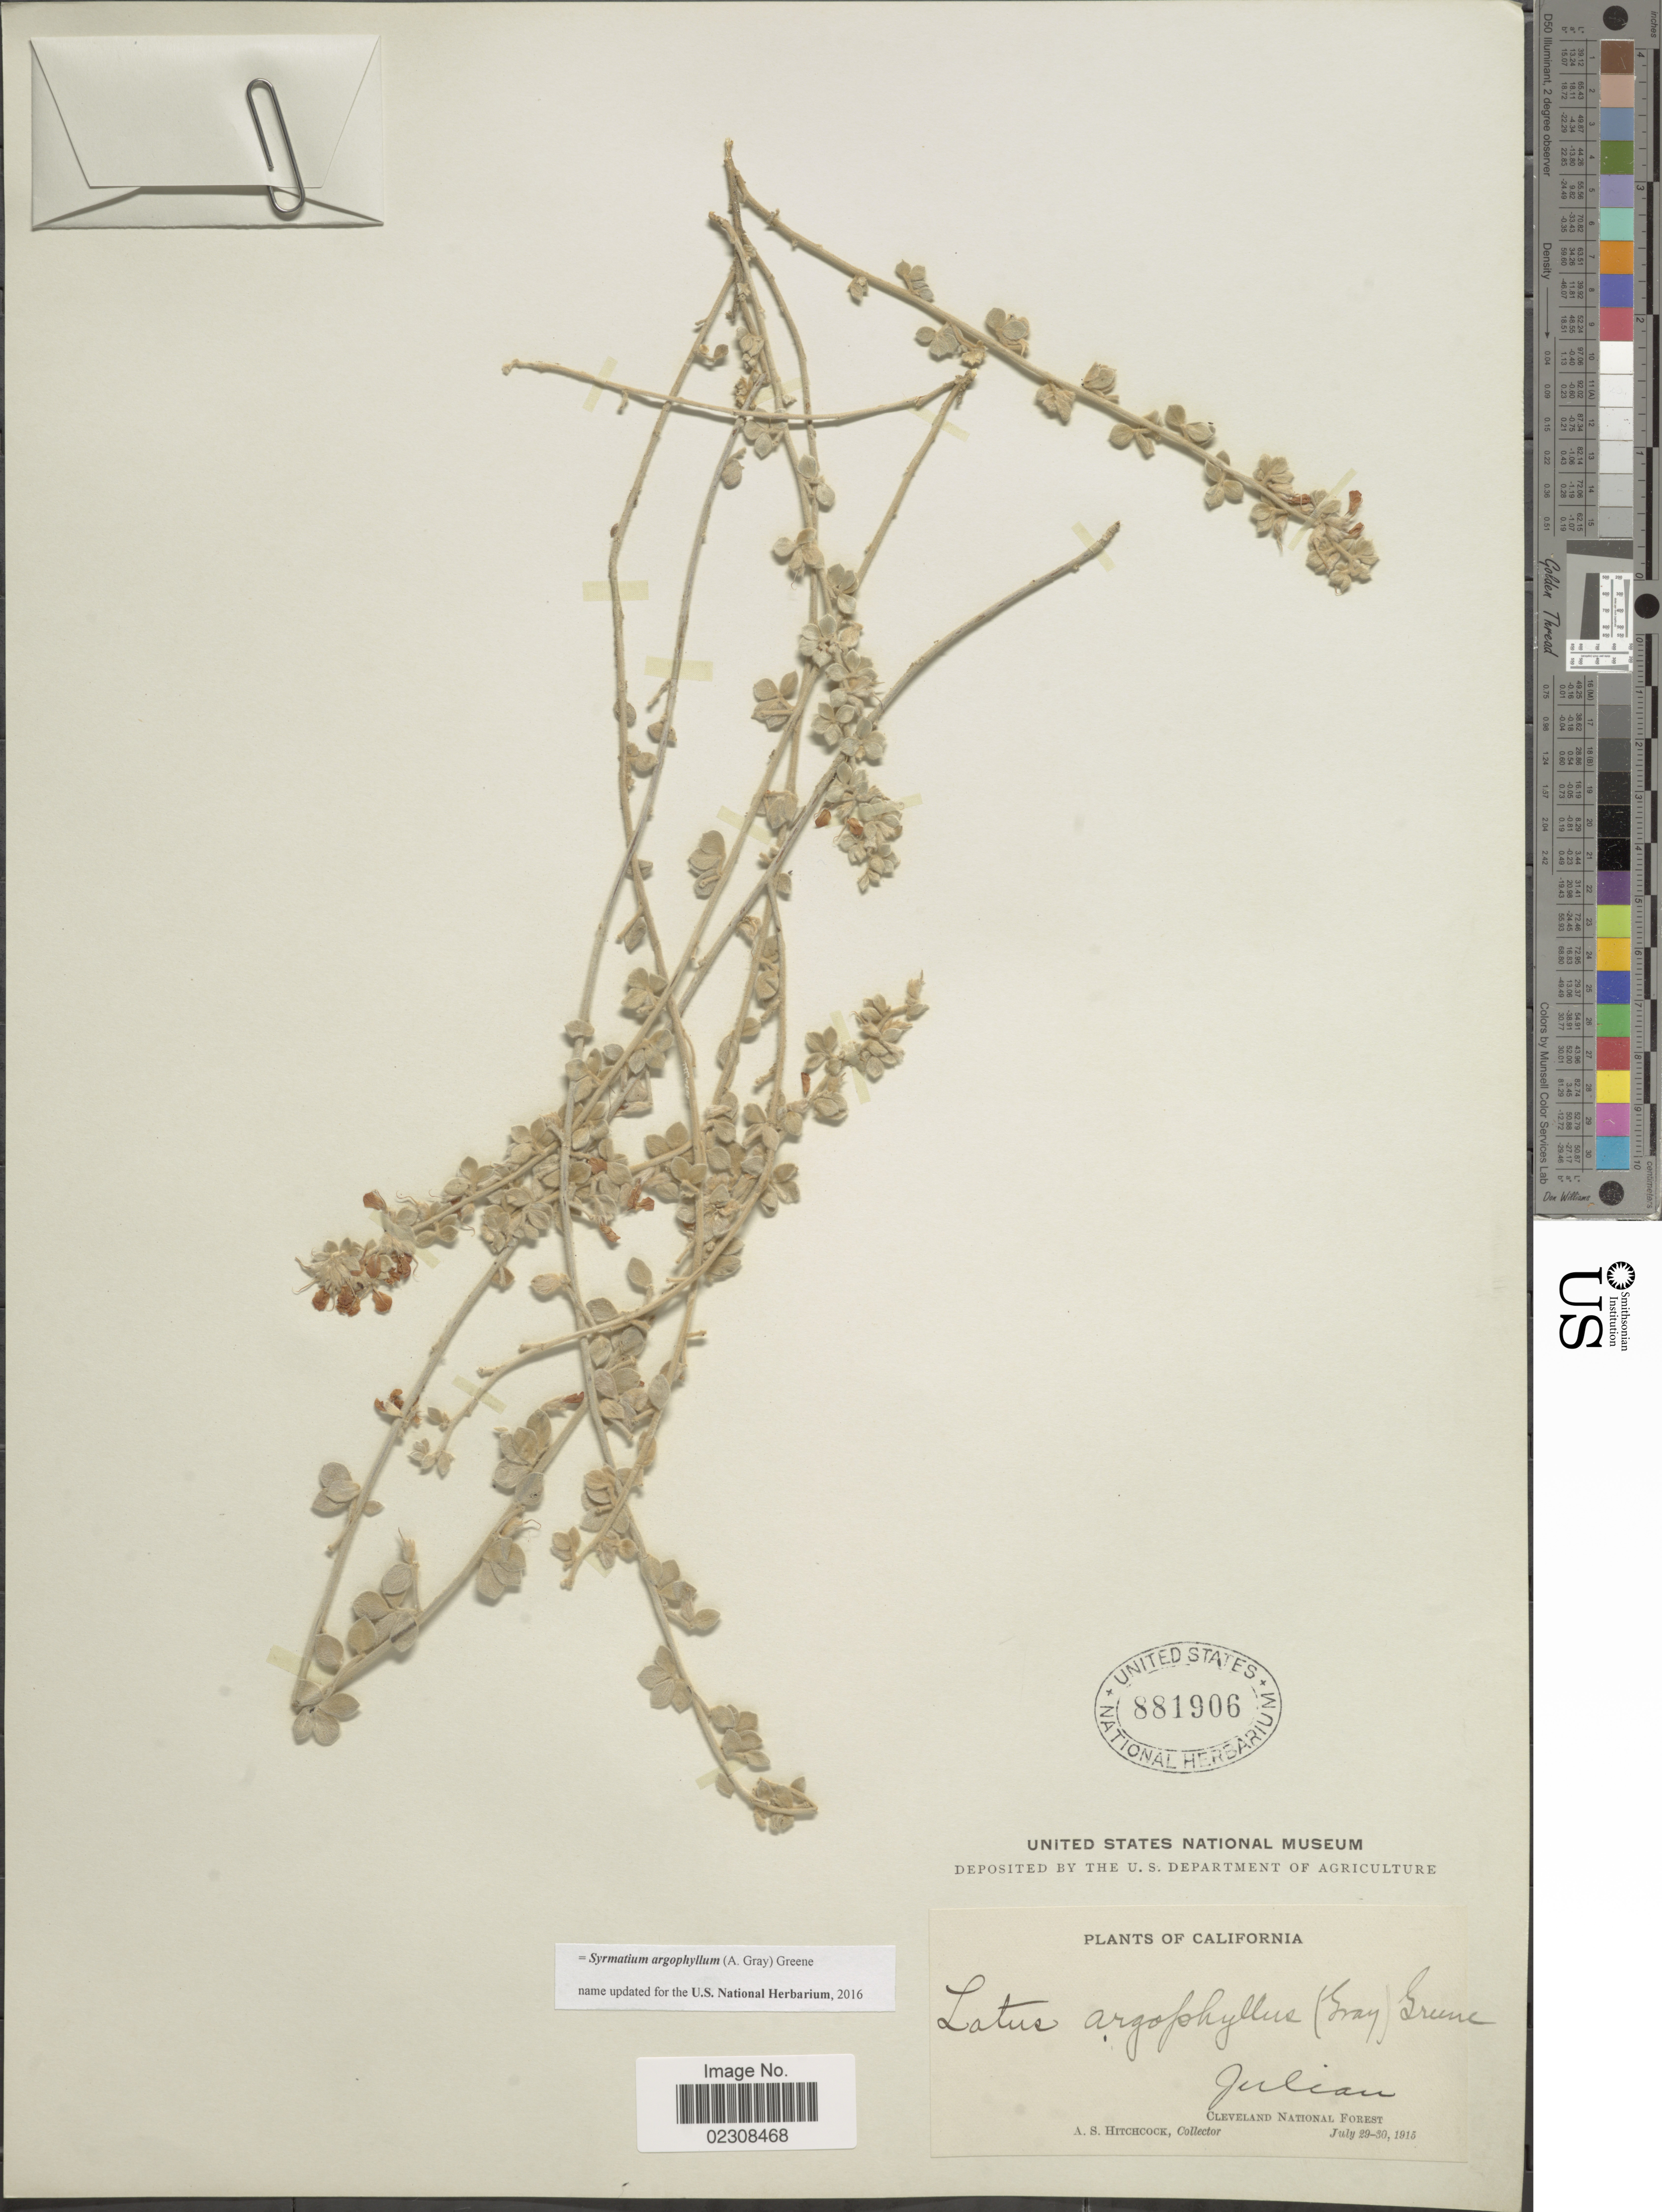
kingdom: Plantae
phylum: Tracheophyta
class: Magnoliopsida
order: Fabales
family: Fabaceae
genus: Syrmatium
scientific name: Syrmatium argophyllum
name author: (A. Gray) Greene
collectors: A. S. Hitchcock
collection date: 1915-07-29/1915-07-30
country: United States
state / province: California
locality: Julian, Cleveland National Forest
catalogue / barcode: US 881906